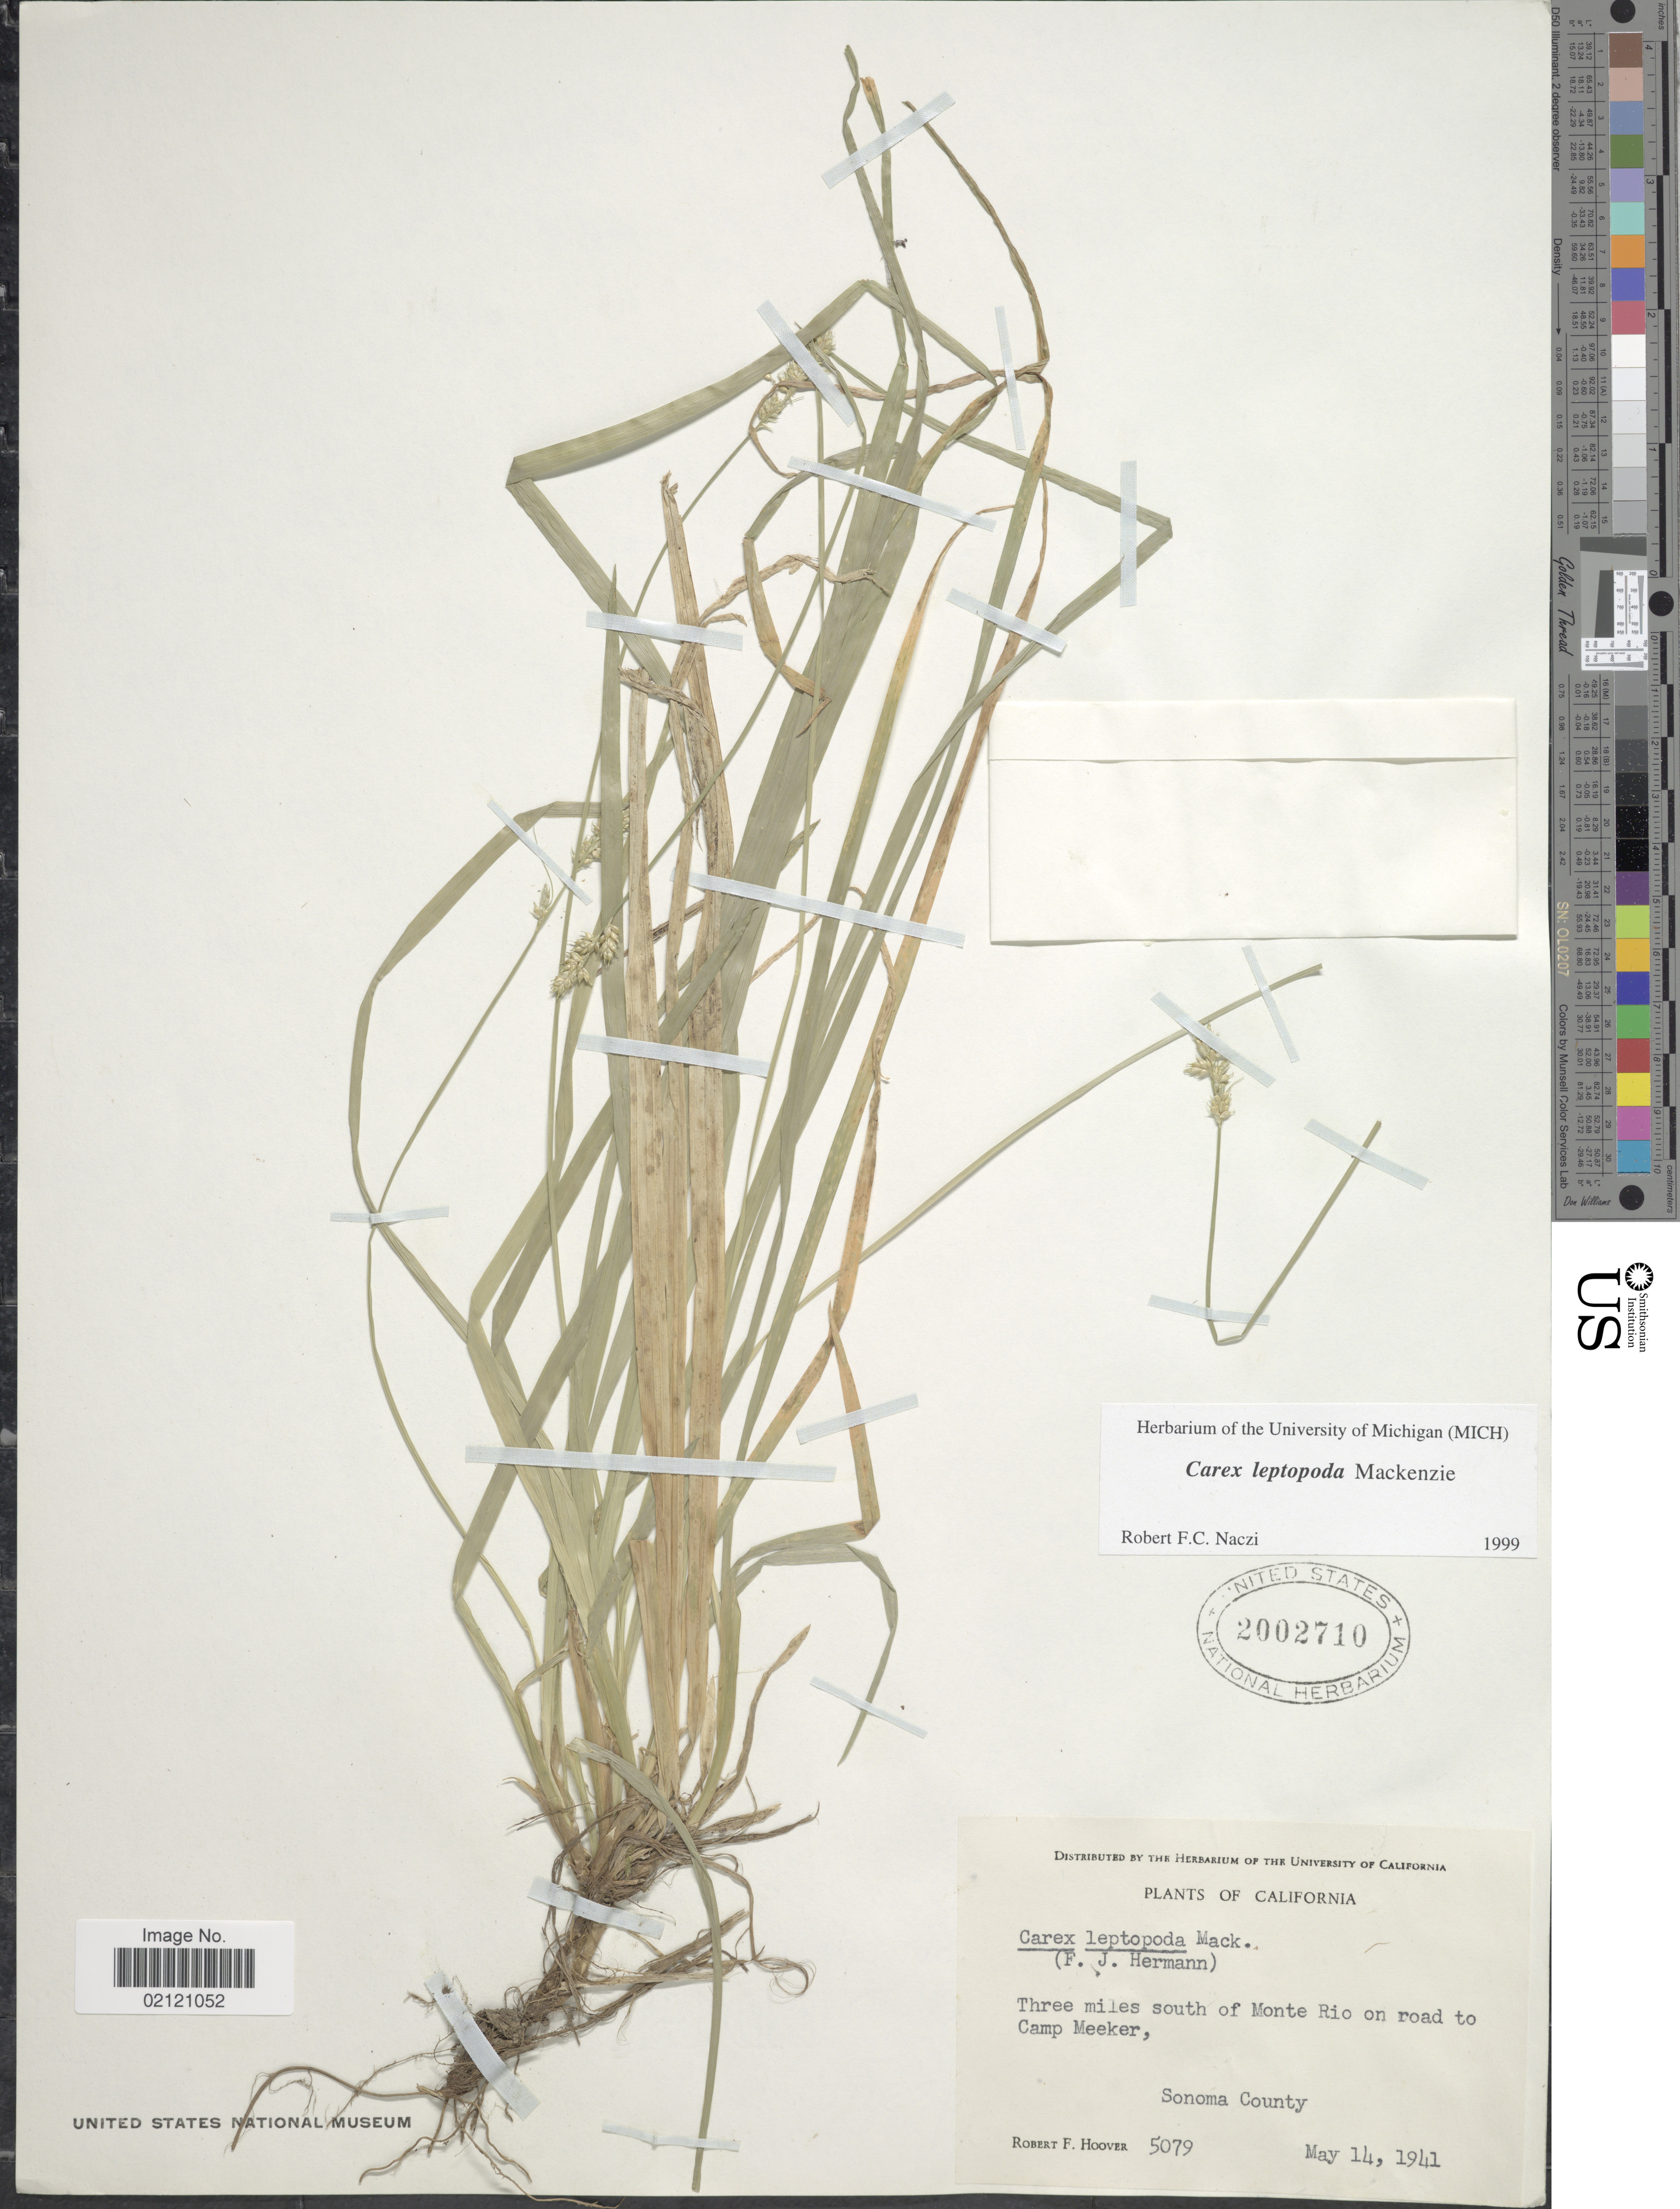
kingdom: Plantae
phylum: Tracheophyta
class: Liliopsida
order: Poales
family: Cyperaceae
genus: Carex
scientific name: Carex leptopoda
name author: Mack.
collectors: R. F. Hoover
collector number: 5079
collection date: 1941-05-14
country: United States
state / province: California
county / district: Sonoma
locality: Three miles south of Monte Rio on road to Camp Meeker, Sonoma County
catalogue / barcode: US 2002710